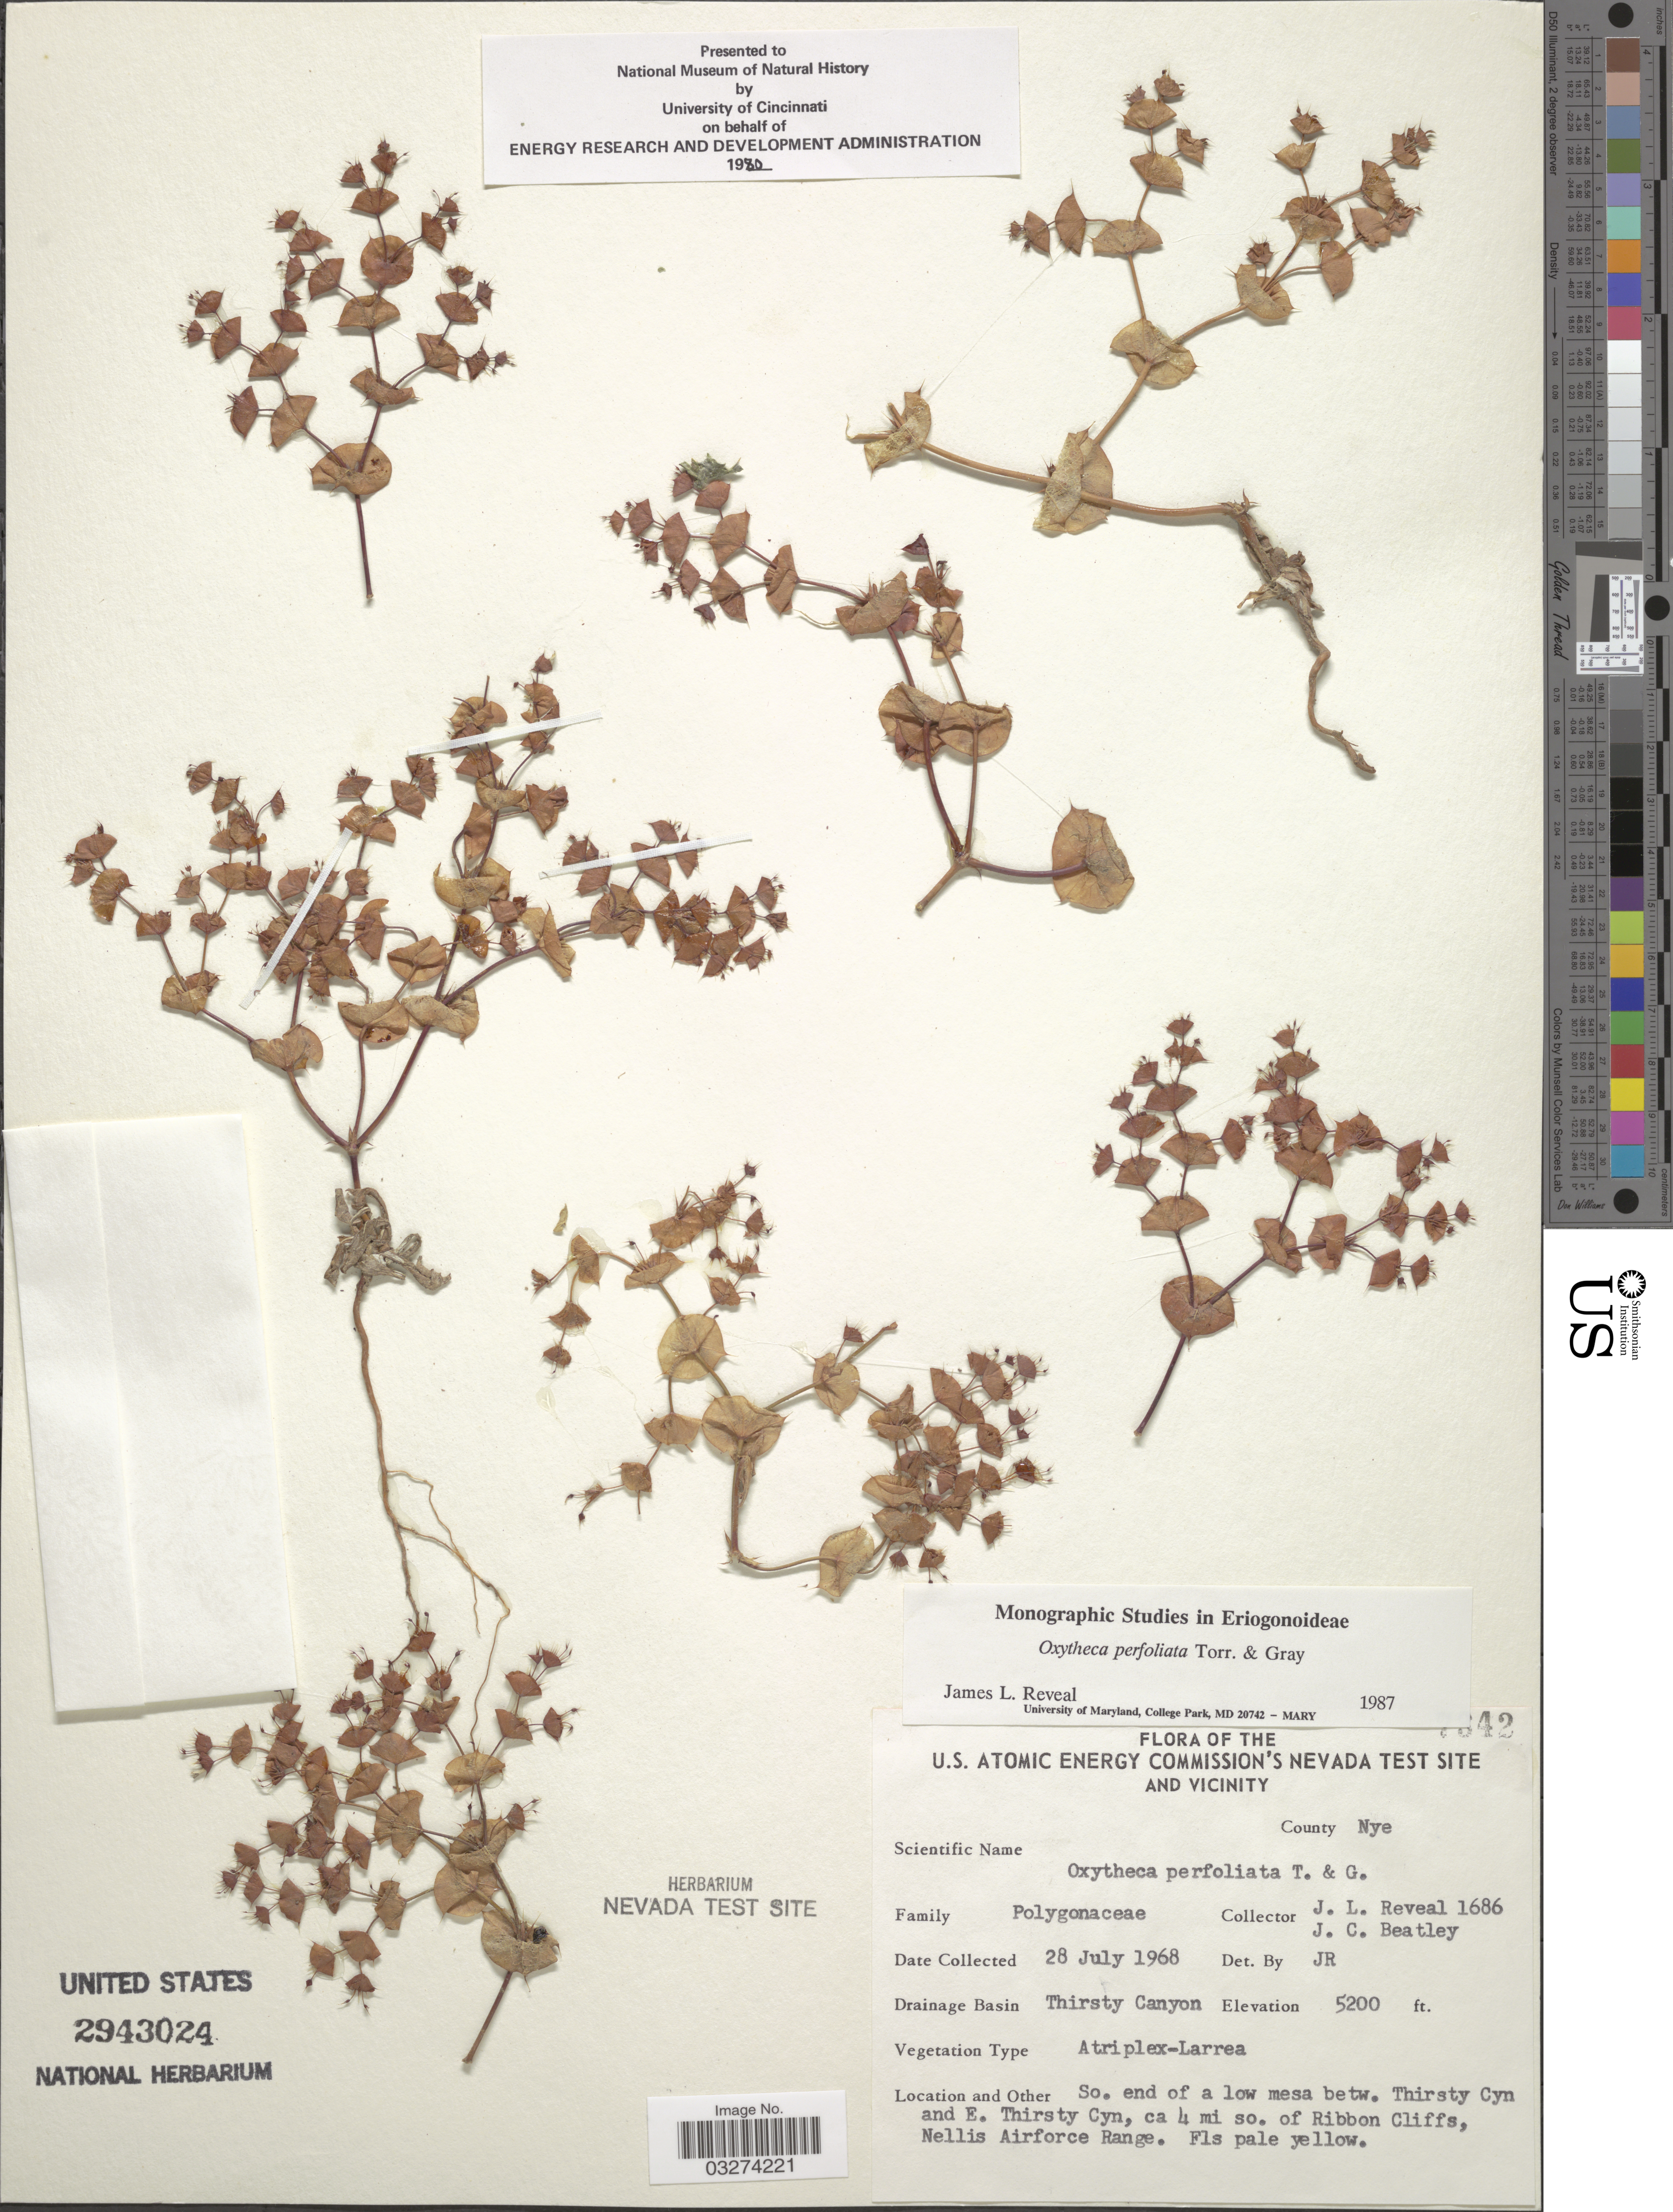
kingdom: Plantae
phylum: Tracheophyta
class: Magnoliopsida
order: Caryophyllales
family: Polygonaceae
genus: Oxytheca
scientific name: Oxytheca perfoliata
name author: Torr. & A. Gray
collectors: J. L. Reveal & J. C. Beatley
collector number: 1686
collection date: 1968-07-28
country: United States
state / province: Nevada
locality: U.S. Atomic Energy Commission's Nevada Test Site and Vicinity. County Nye. Drainage Basin Thirsty Canyon. So. end of a low mesa betw. Thirsty Cyn and E. Thirsty Cyn, ca 4 mi so. of Ribbon Cliffs, Nellis Airforce Range.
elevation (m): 1585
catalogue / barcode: US 2943024